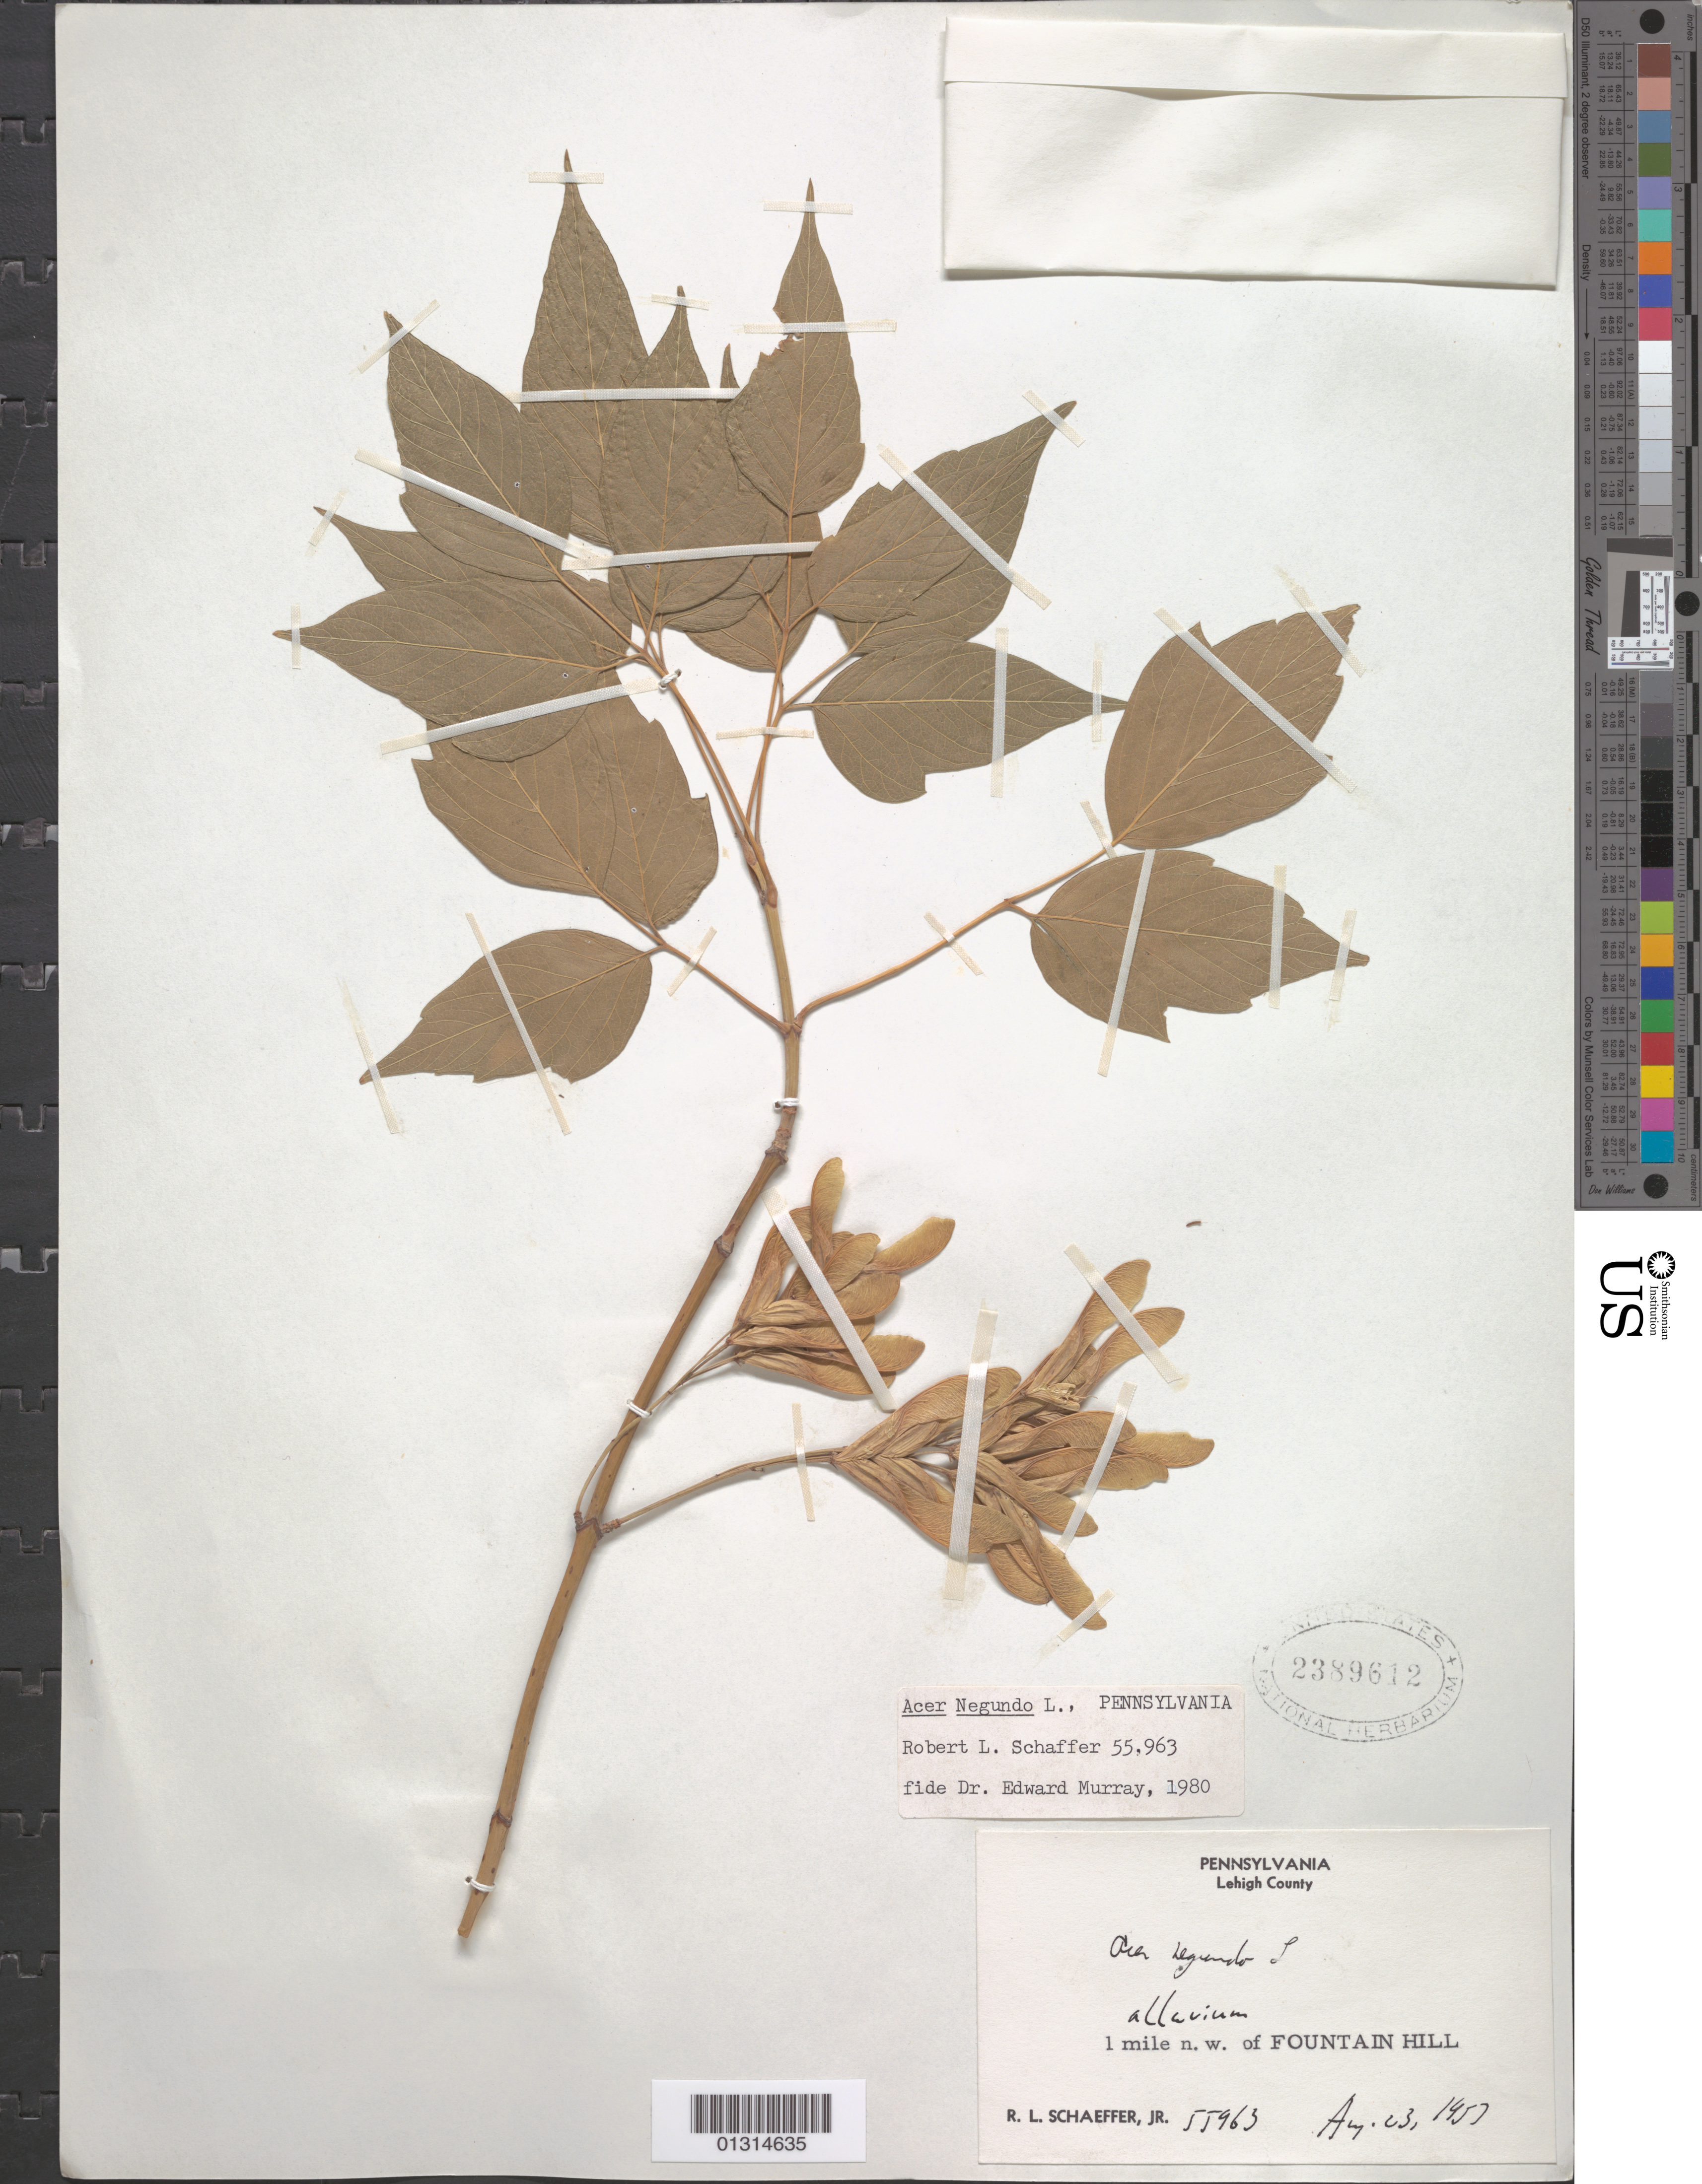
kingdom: Plantae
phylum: Tracheophyta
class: Magnoliopsida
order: Sapindales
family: Sapindaceae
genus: Acer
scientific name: Acer negundo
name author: L.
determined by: Murray, Edward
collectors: R. L. Schaeffer Jr.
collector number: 55963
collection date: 1957-08-23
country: United States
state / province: Pennsylvania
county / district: Lehigh County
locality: Lehigh County, 1 mile NW of Fountain Hill.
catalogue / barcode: US 2389612